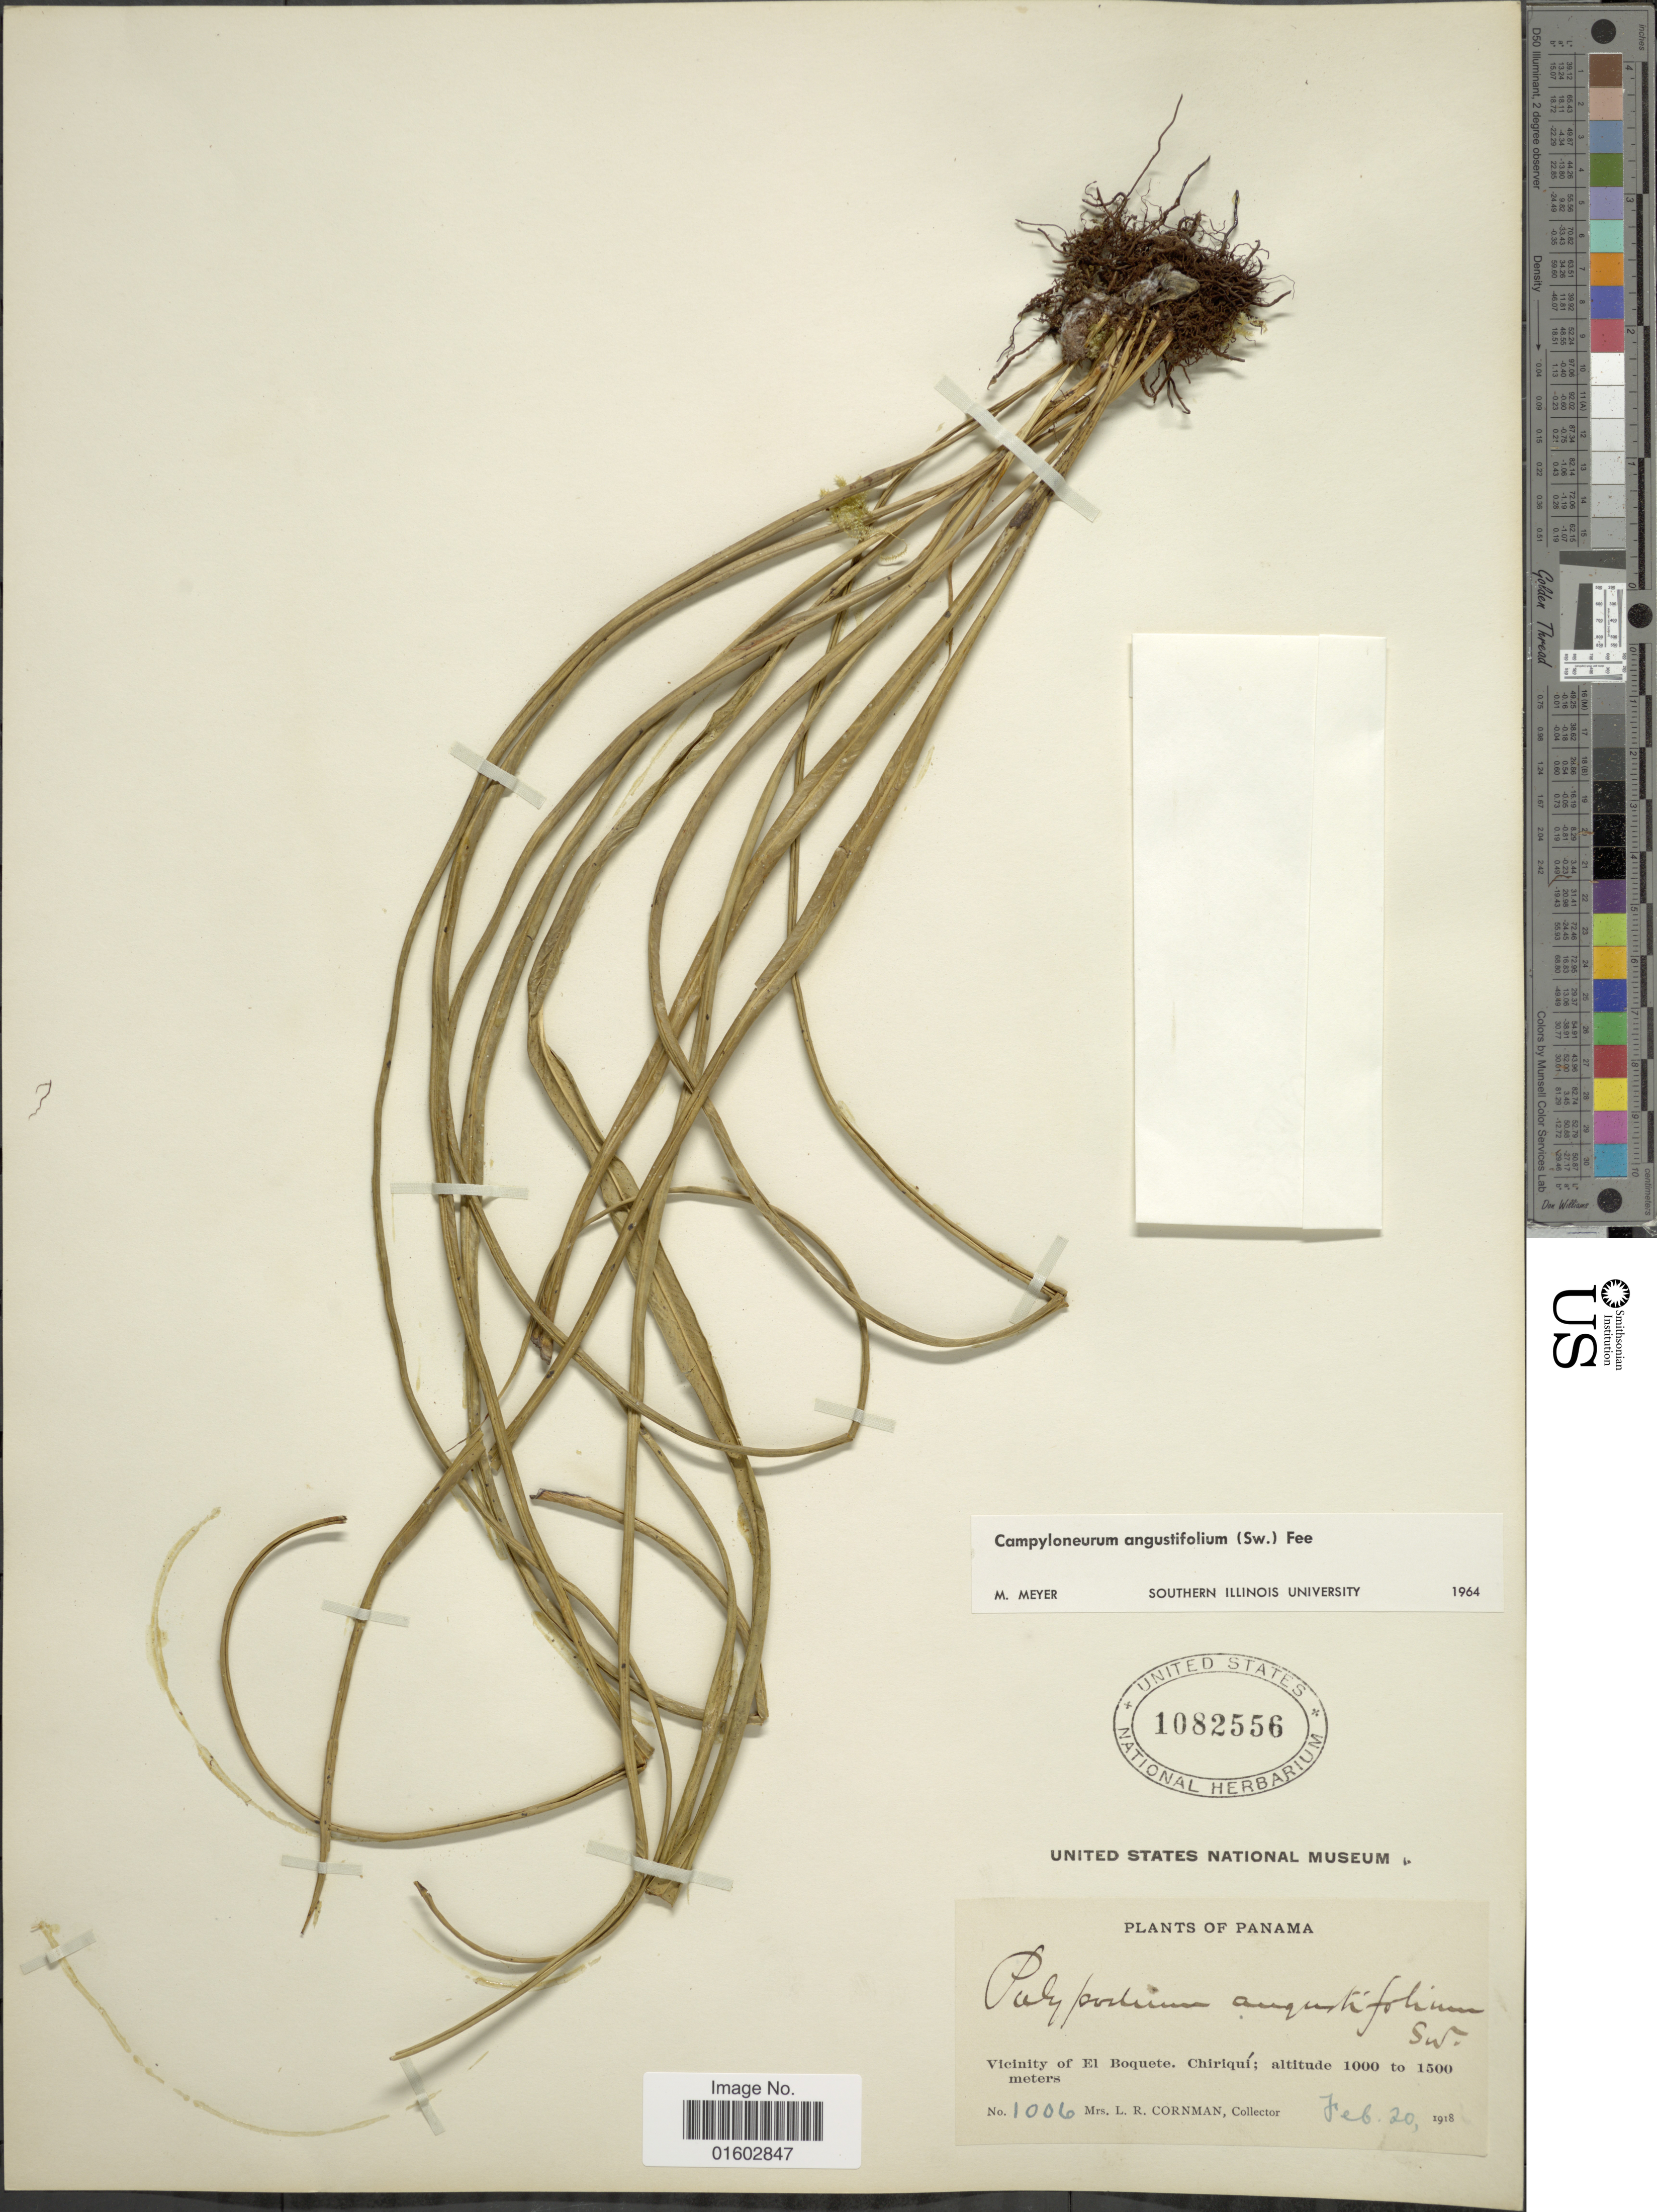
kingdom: Plantae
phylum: Tracheophyta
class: Polypodiopsida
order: Polypodiales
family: Polypodiaceae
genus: Campyloneurum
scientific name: Campyloneurum angustifolium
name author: (Sw.) Fée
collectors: L. Cornman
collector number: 1006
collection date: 1918-02-20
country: Panama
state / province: Chiriqui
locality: Vicinity of El Boquete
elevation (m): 1000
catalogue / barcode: US 1082556